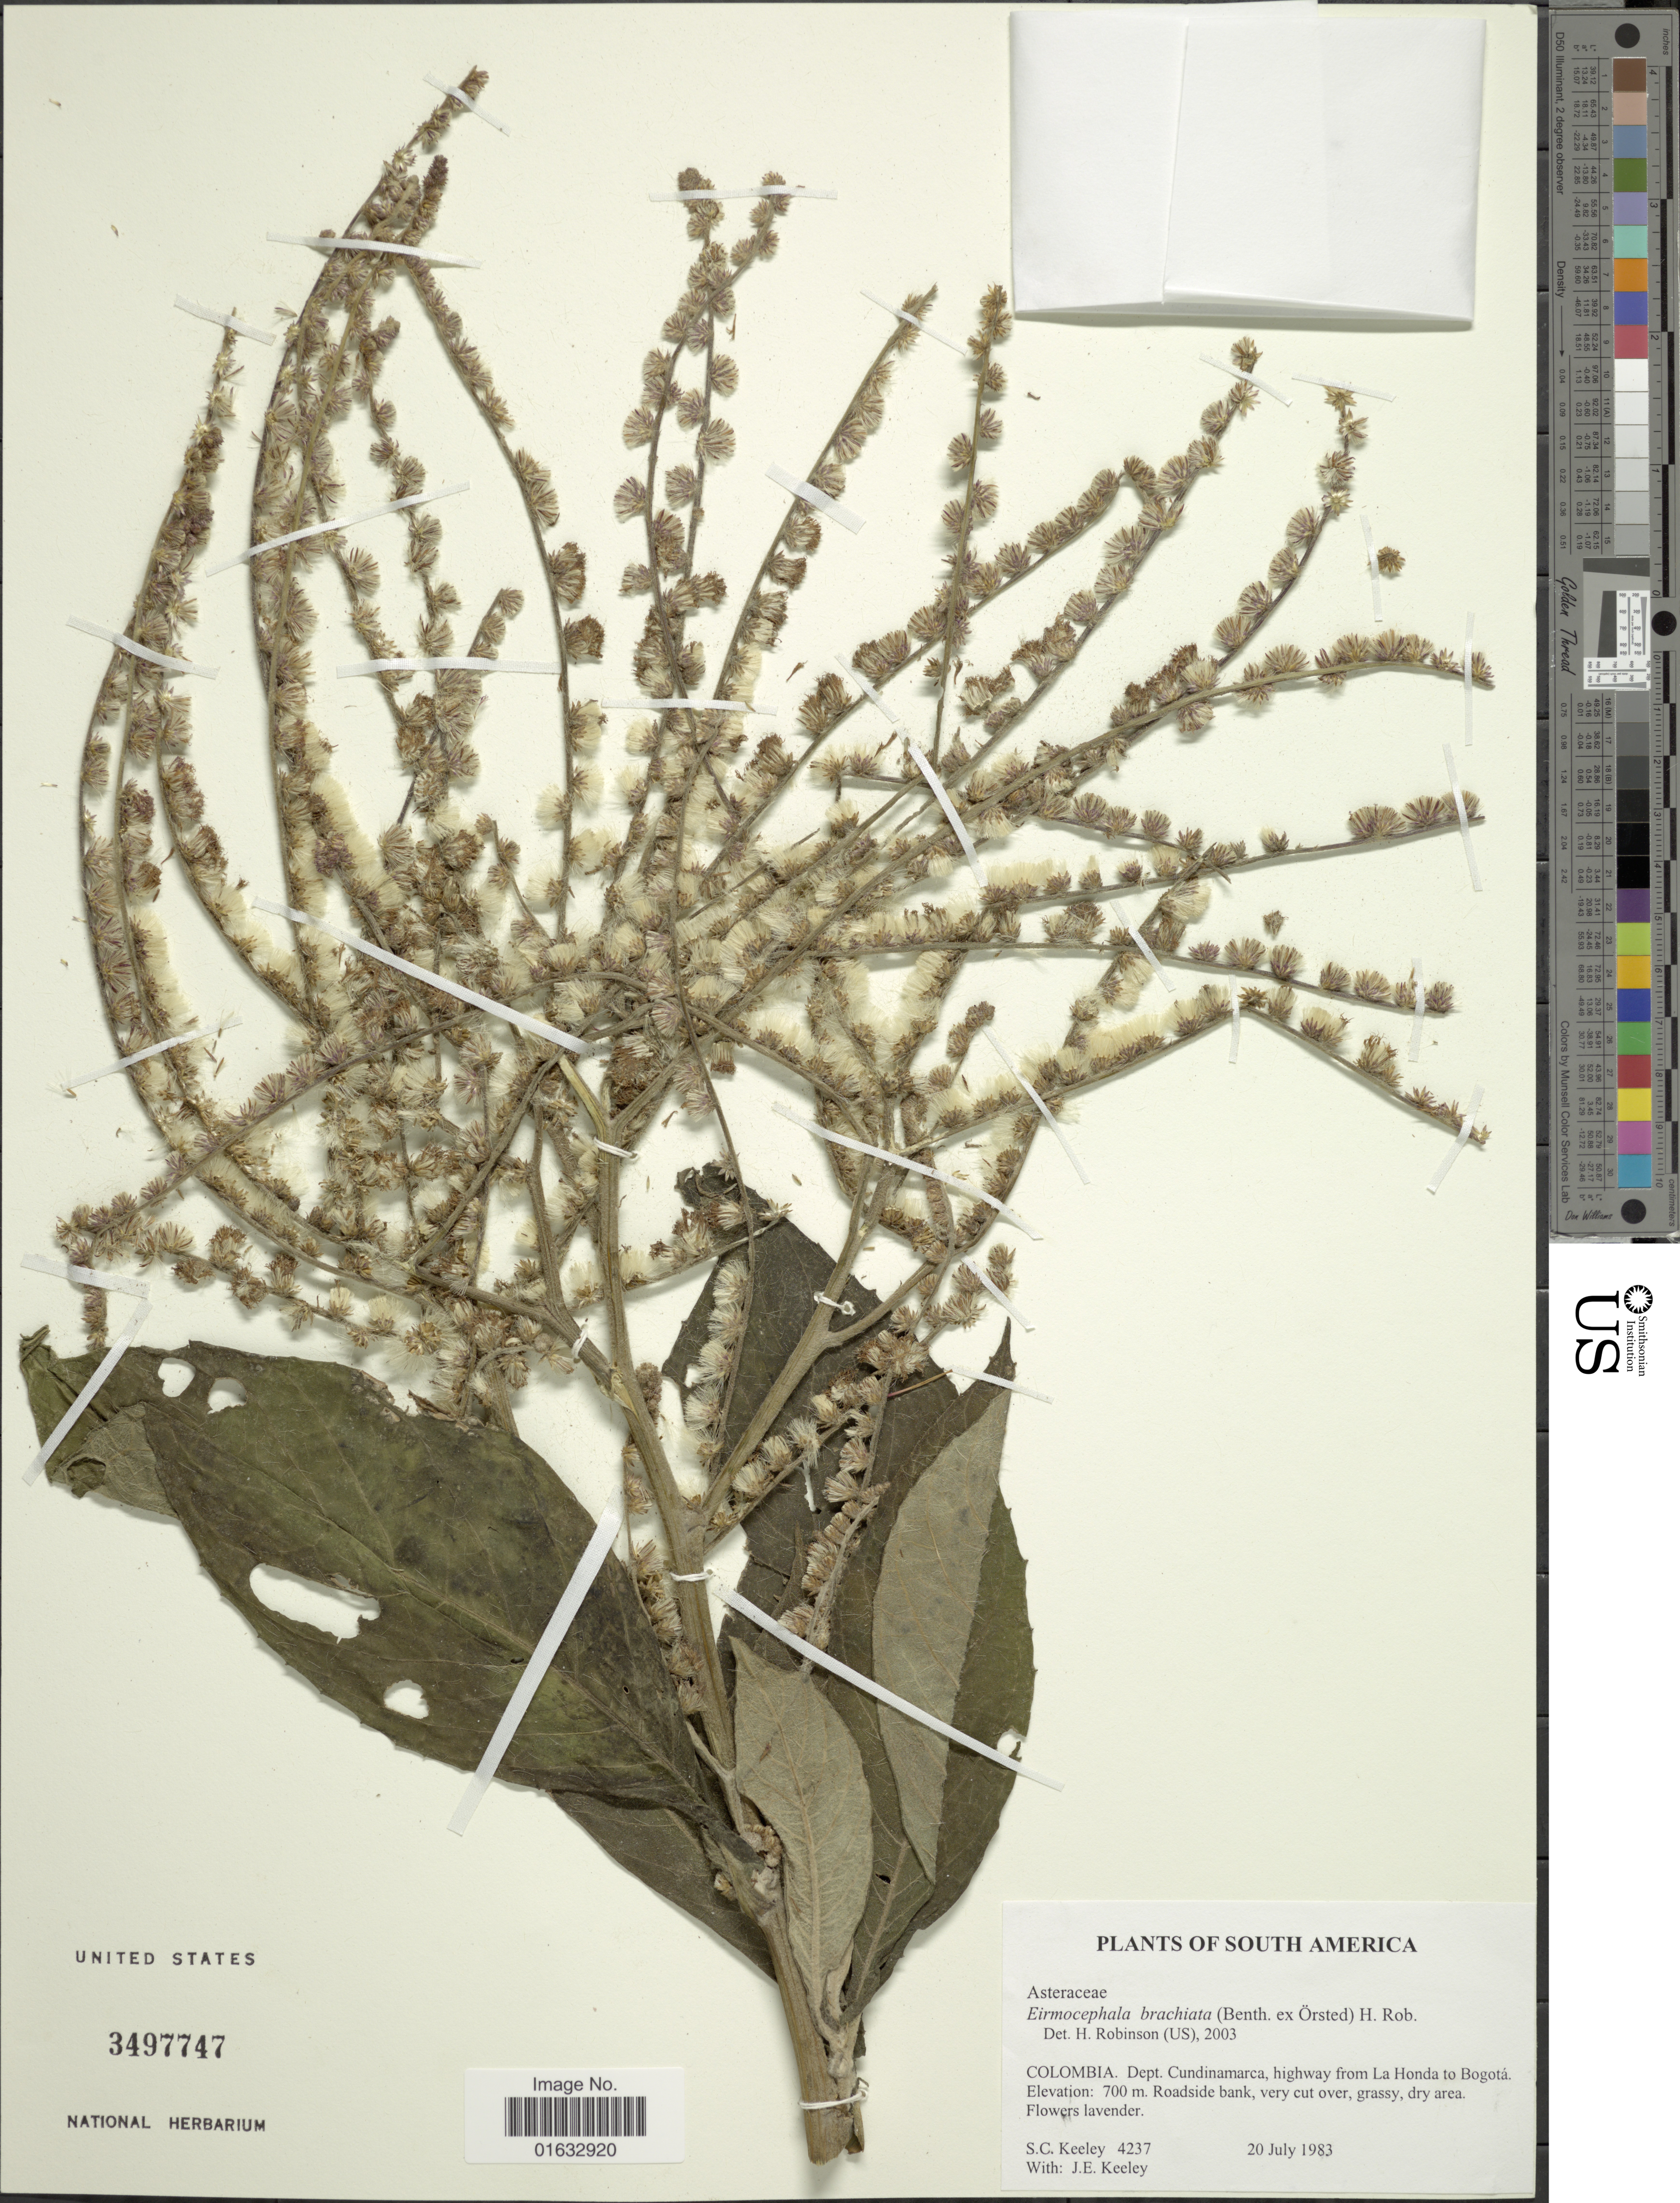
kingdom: Plantae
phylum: Tracheophyta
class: Magnoliopsida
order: Asterales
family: Asteraceae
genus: Eirmocephala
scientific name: Eirmocephala brachiata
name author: (Benth.) H. Rob.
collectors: S. C. Keeley & J. E. Keeley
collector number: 4237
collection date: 1983-07-20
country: Colombia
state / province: Cundinamarca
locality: Dept. Cundinamarca, highway from La Honda to Bogota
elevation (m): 700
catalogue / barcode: US 3497747